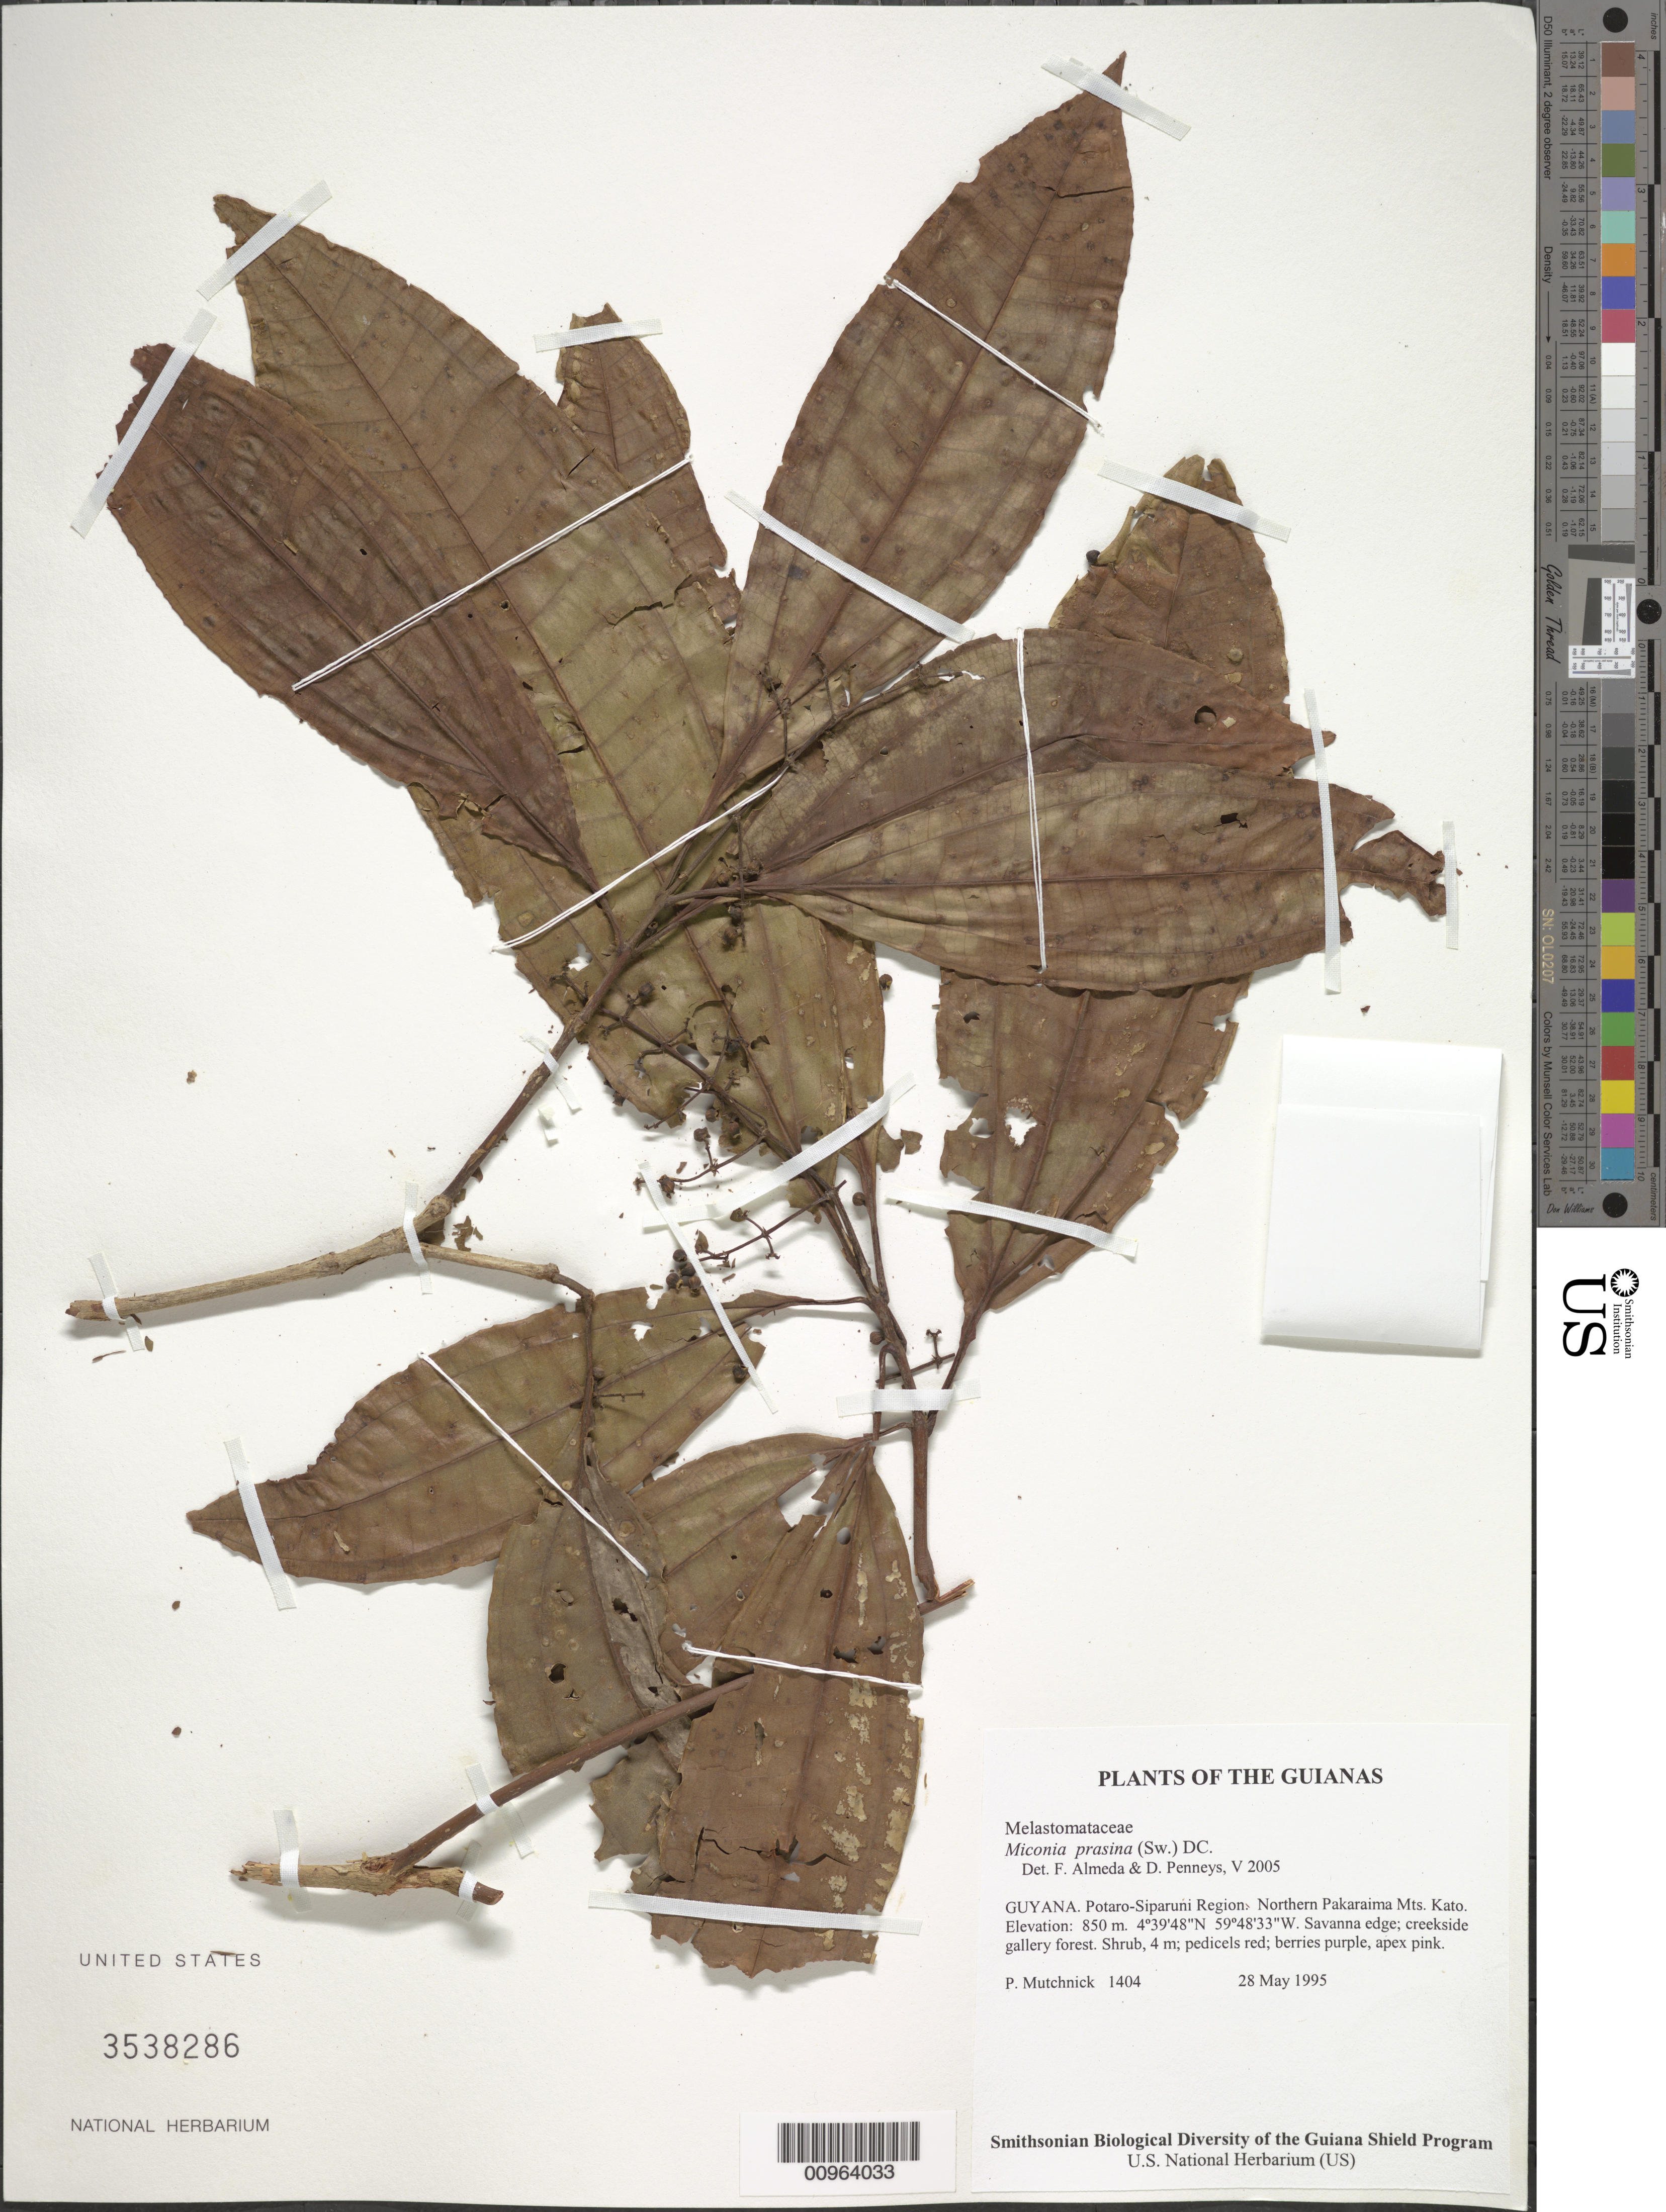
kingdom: Plantae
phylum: Tracheophyta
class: Magnoliopsida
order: Myrtales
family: Melastomataceae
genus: Miconia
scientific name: Miconia prasina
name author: (Sw.) DC.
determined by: Almeda, F.; Penneys, D. S.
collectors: P. Mutchnick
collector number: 1404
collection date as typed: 28 May 1995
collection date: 1995-05-28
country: Guyana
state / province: Potaro-Siparuni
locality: Northern Pakaraima Mts. Kato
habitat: Savanna edge; creekside gallery forest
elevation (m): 850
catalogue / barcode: US 3538286